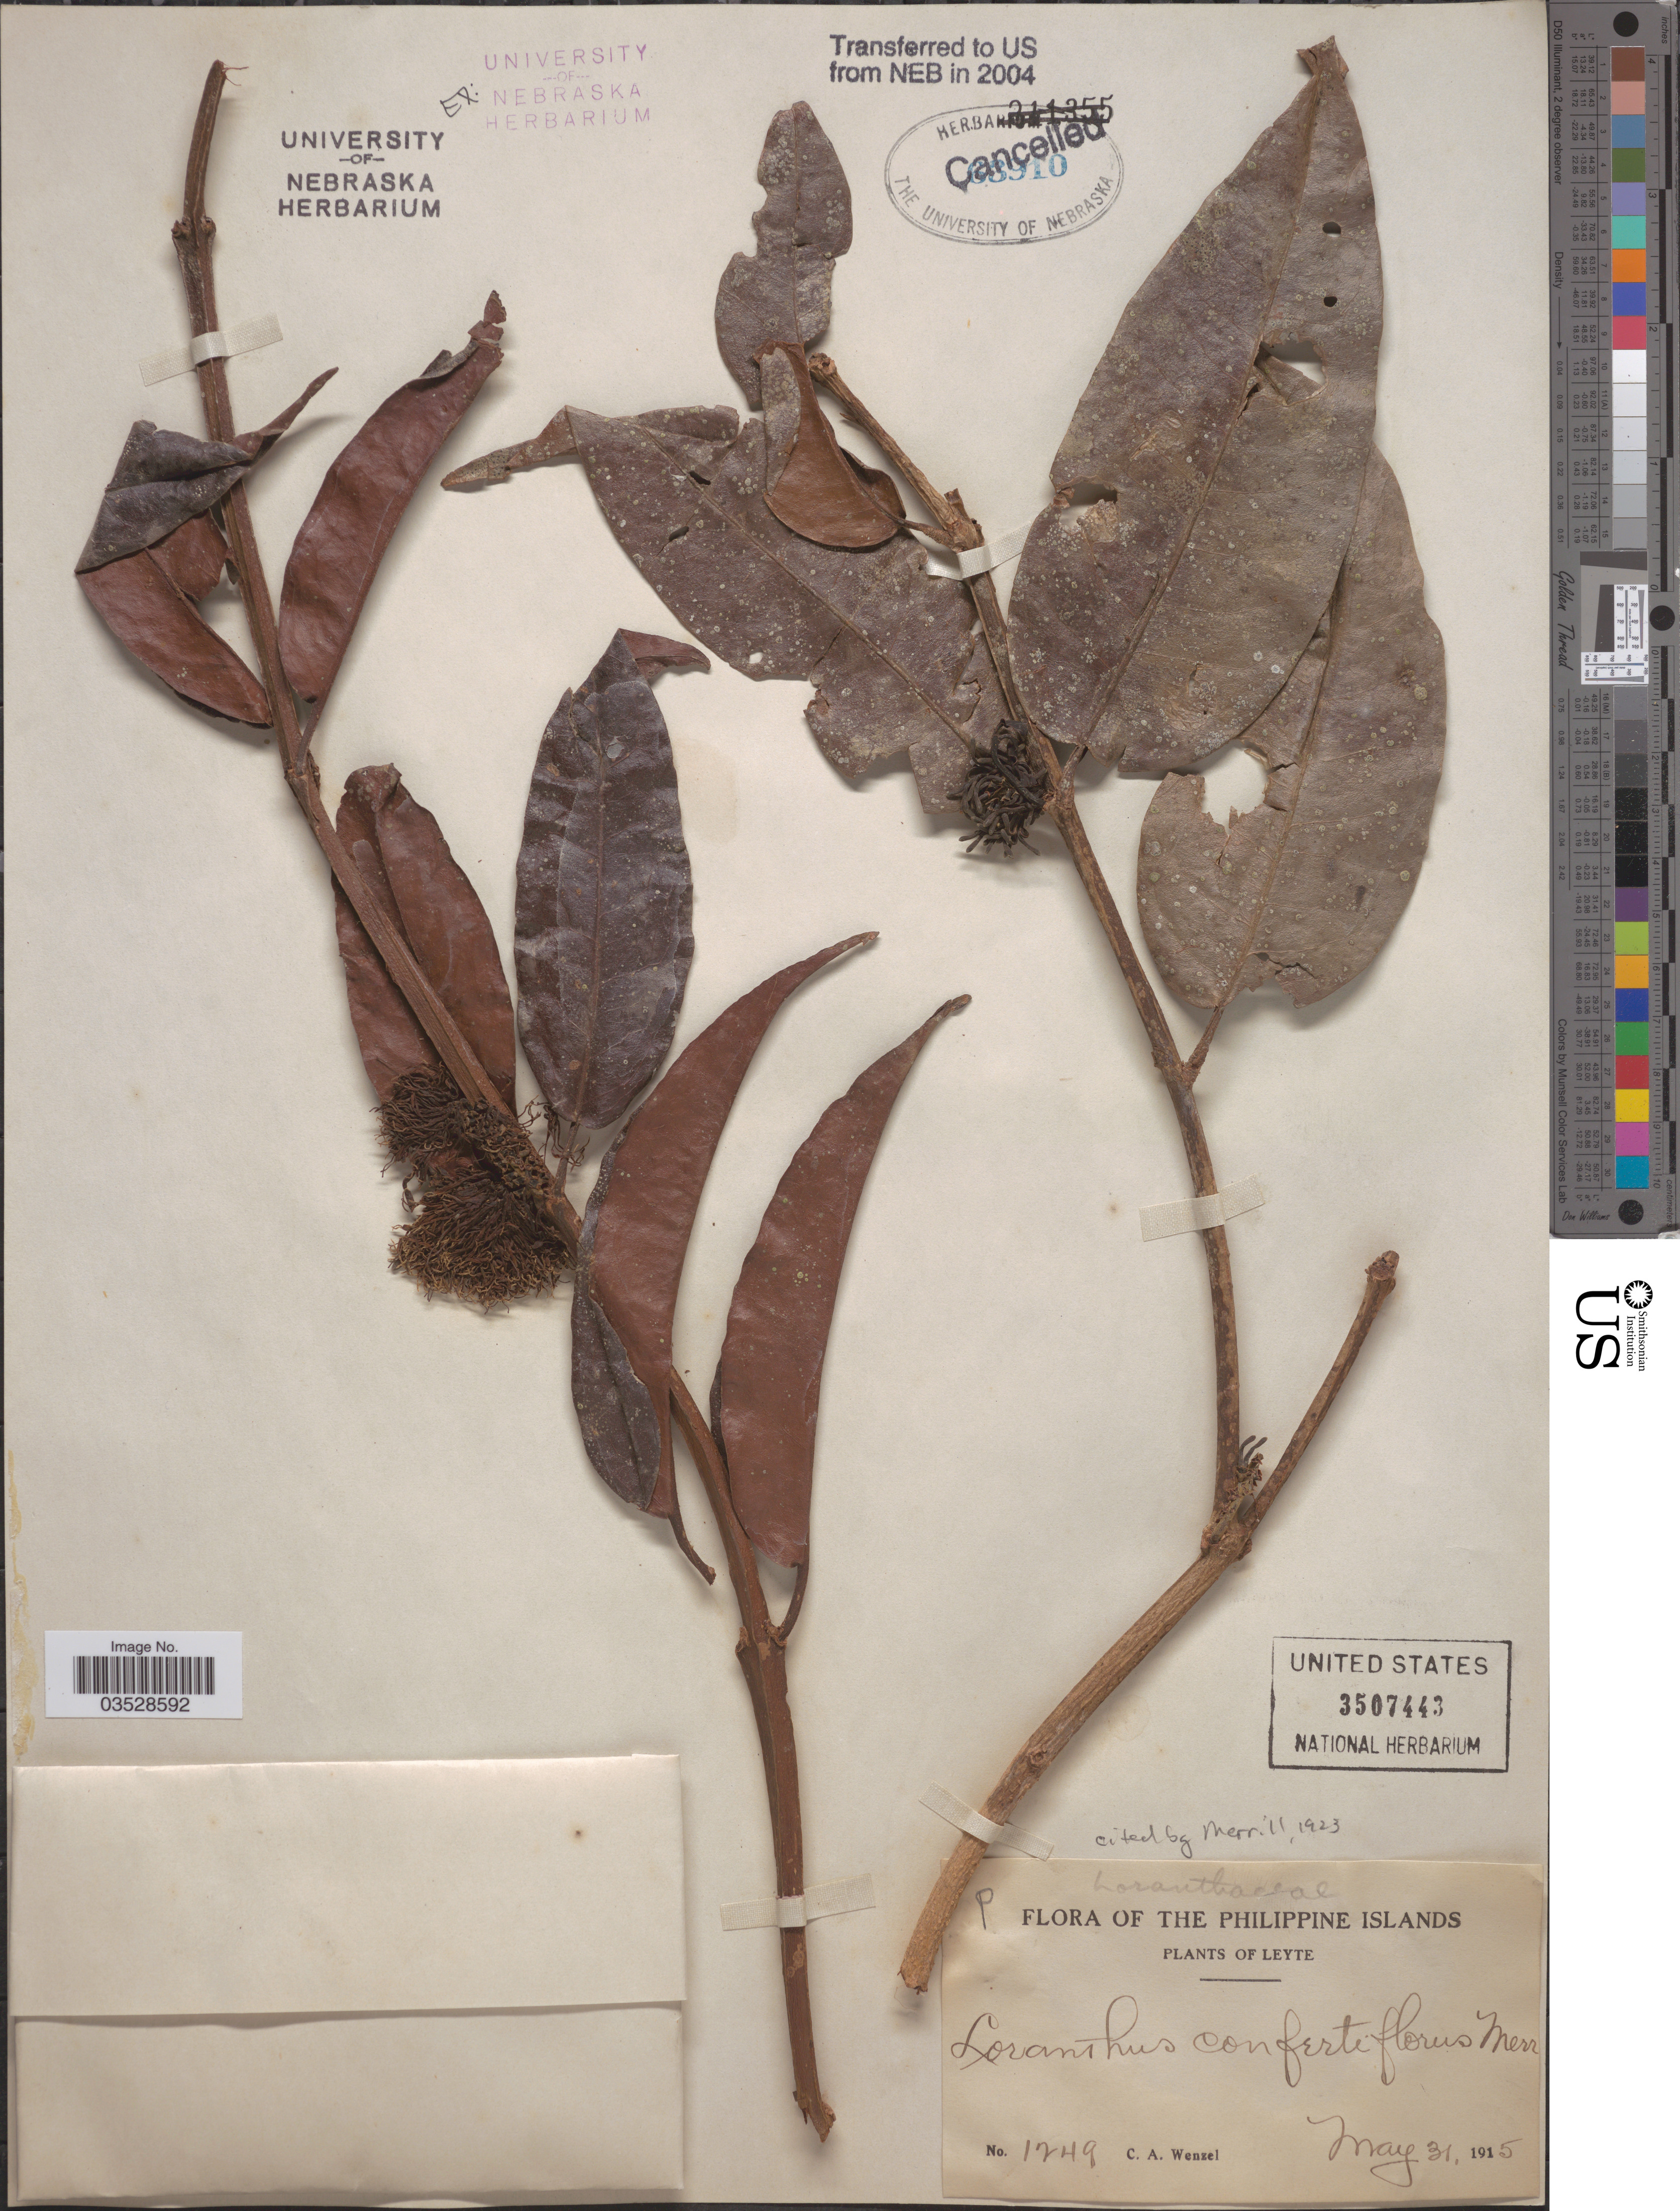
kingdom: Plantae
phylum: Tracheophyta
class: Magnoliopsida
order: Santalales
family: Loranthaceae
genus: Loranthus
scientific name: Loranthus confertiflorus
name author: Merr.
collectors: C. Wenzel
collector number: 1249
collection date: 1915-05-31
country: Philippines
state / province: Eastern Visayas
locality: Leyte.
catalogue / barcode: US 3507443